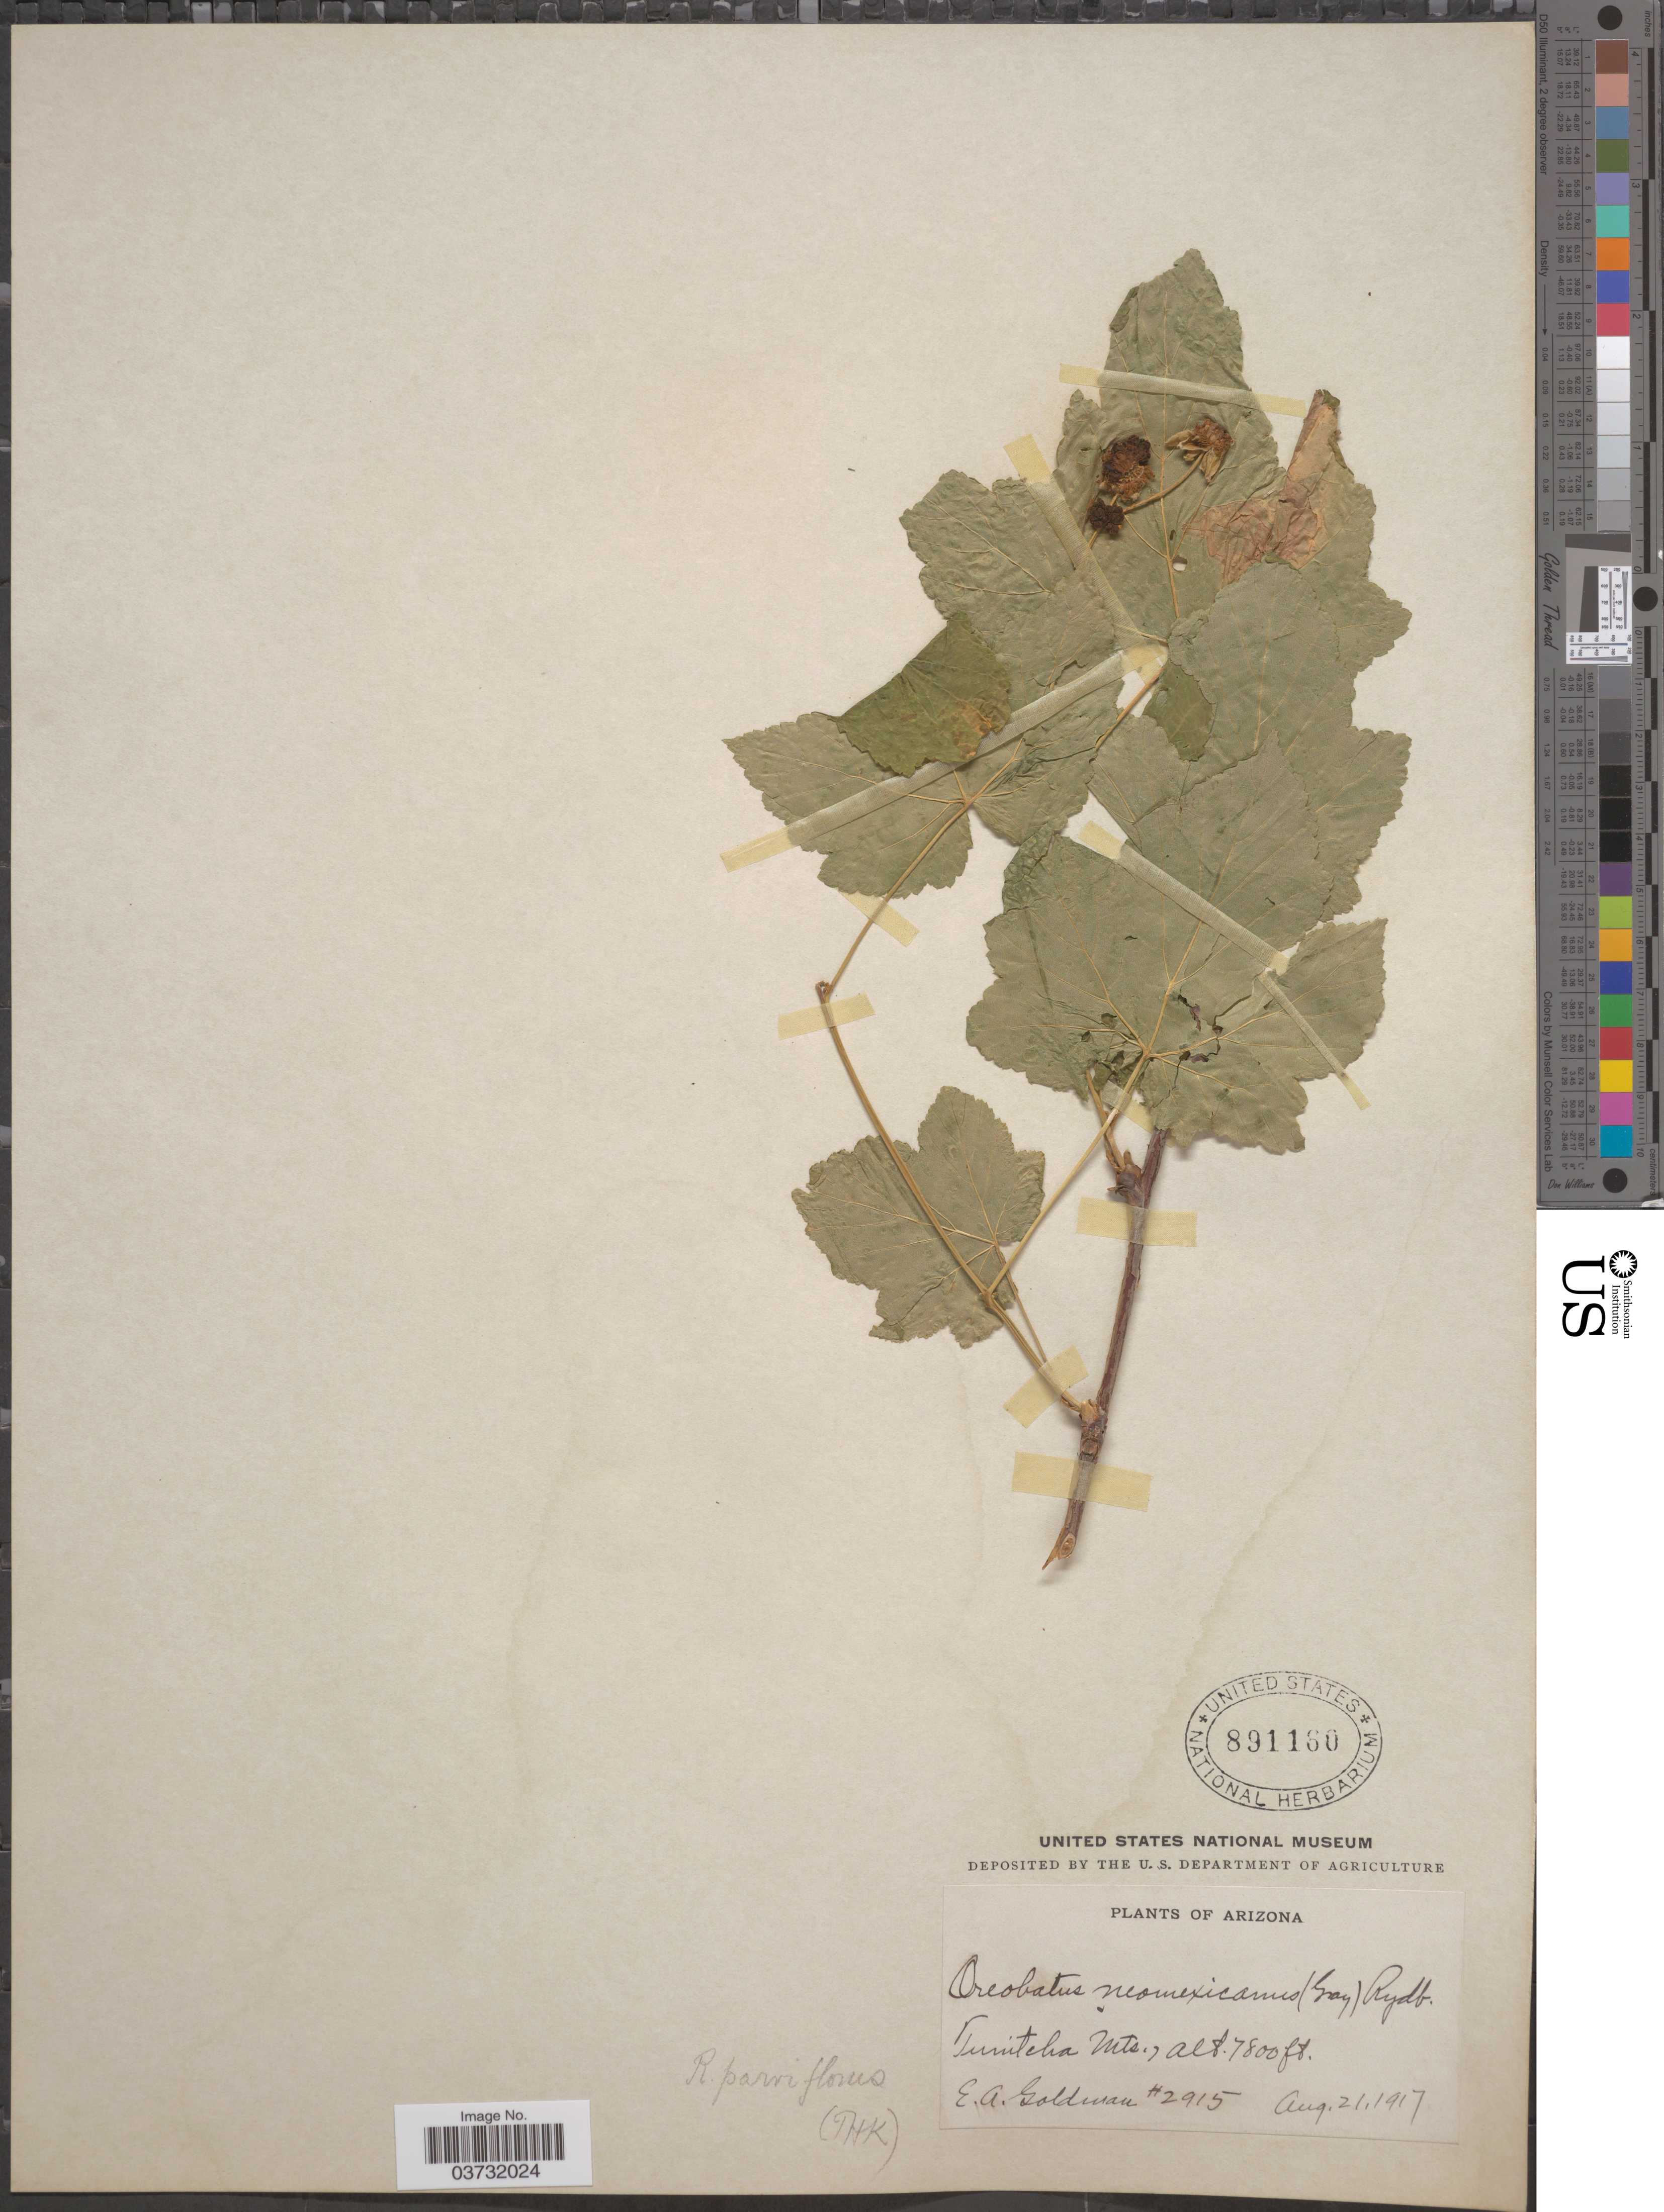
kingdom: Plantae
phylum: Tracheophyta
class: Magnoliopsida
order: Rosales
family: Rosaceae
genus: Rubus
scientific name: Rubus parviflorus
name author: Nutt.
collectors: E. A. Goldman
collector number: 2915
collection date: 1917-08-21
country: United States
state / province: Arizona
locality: Tunitcha Mts.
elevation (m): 2377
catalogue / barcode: US 891160